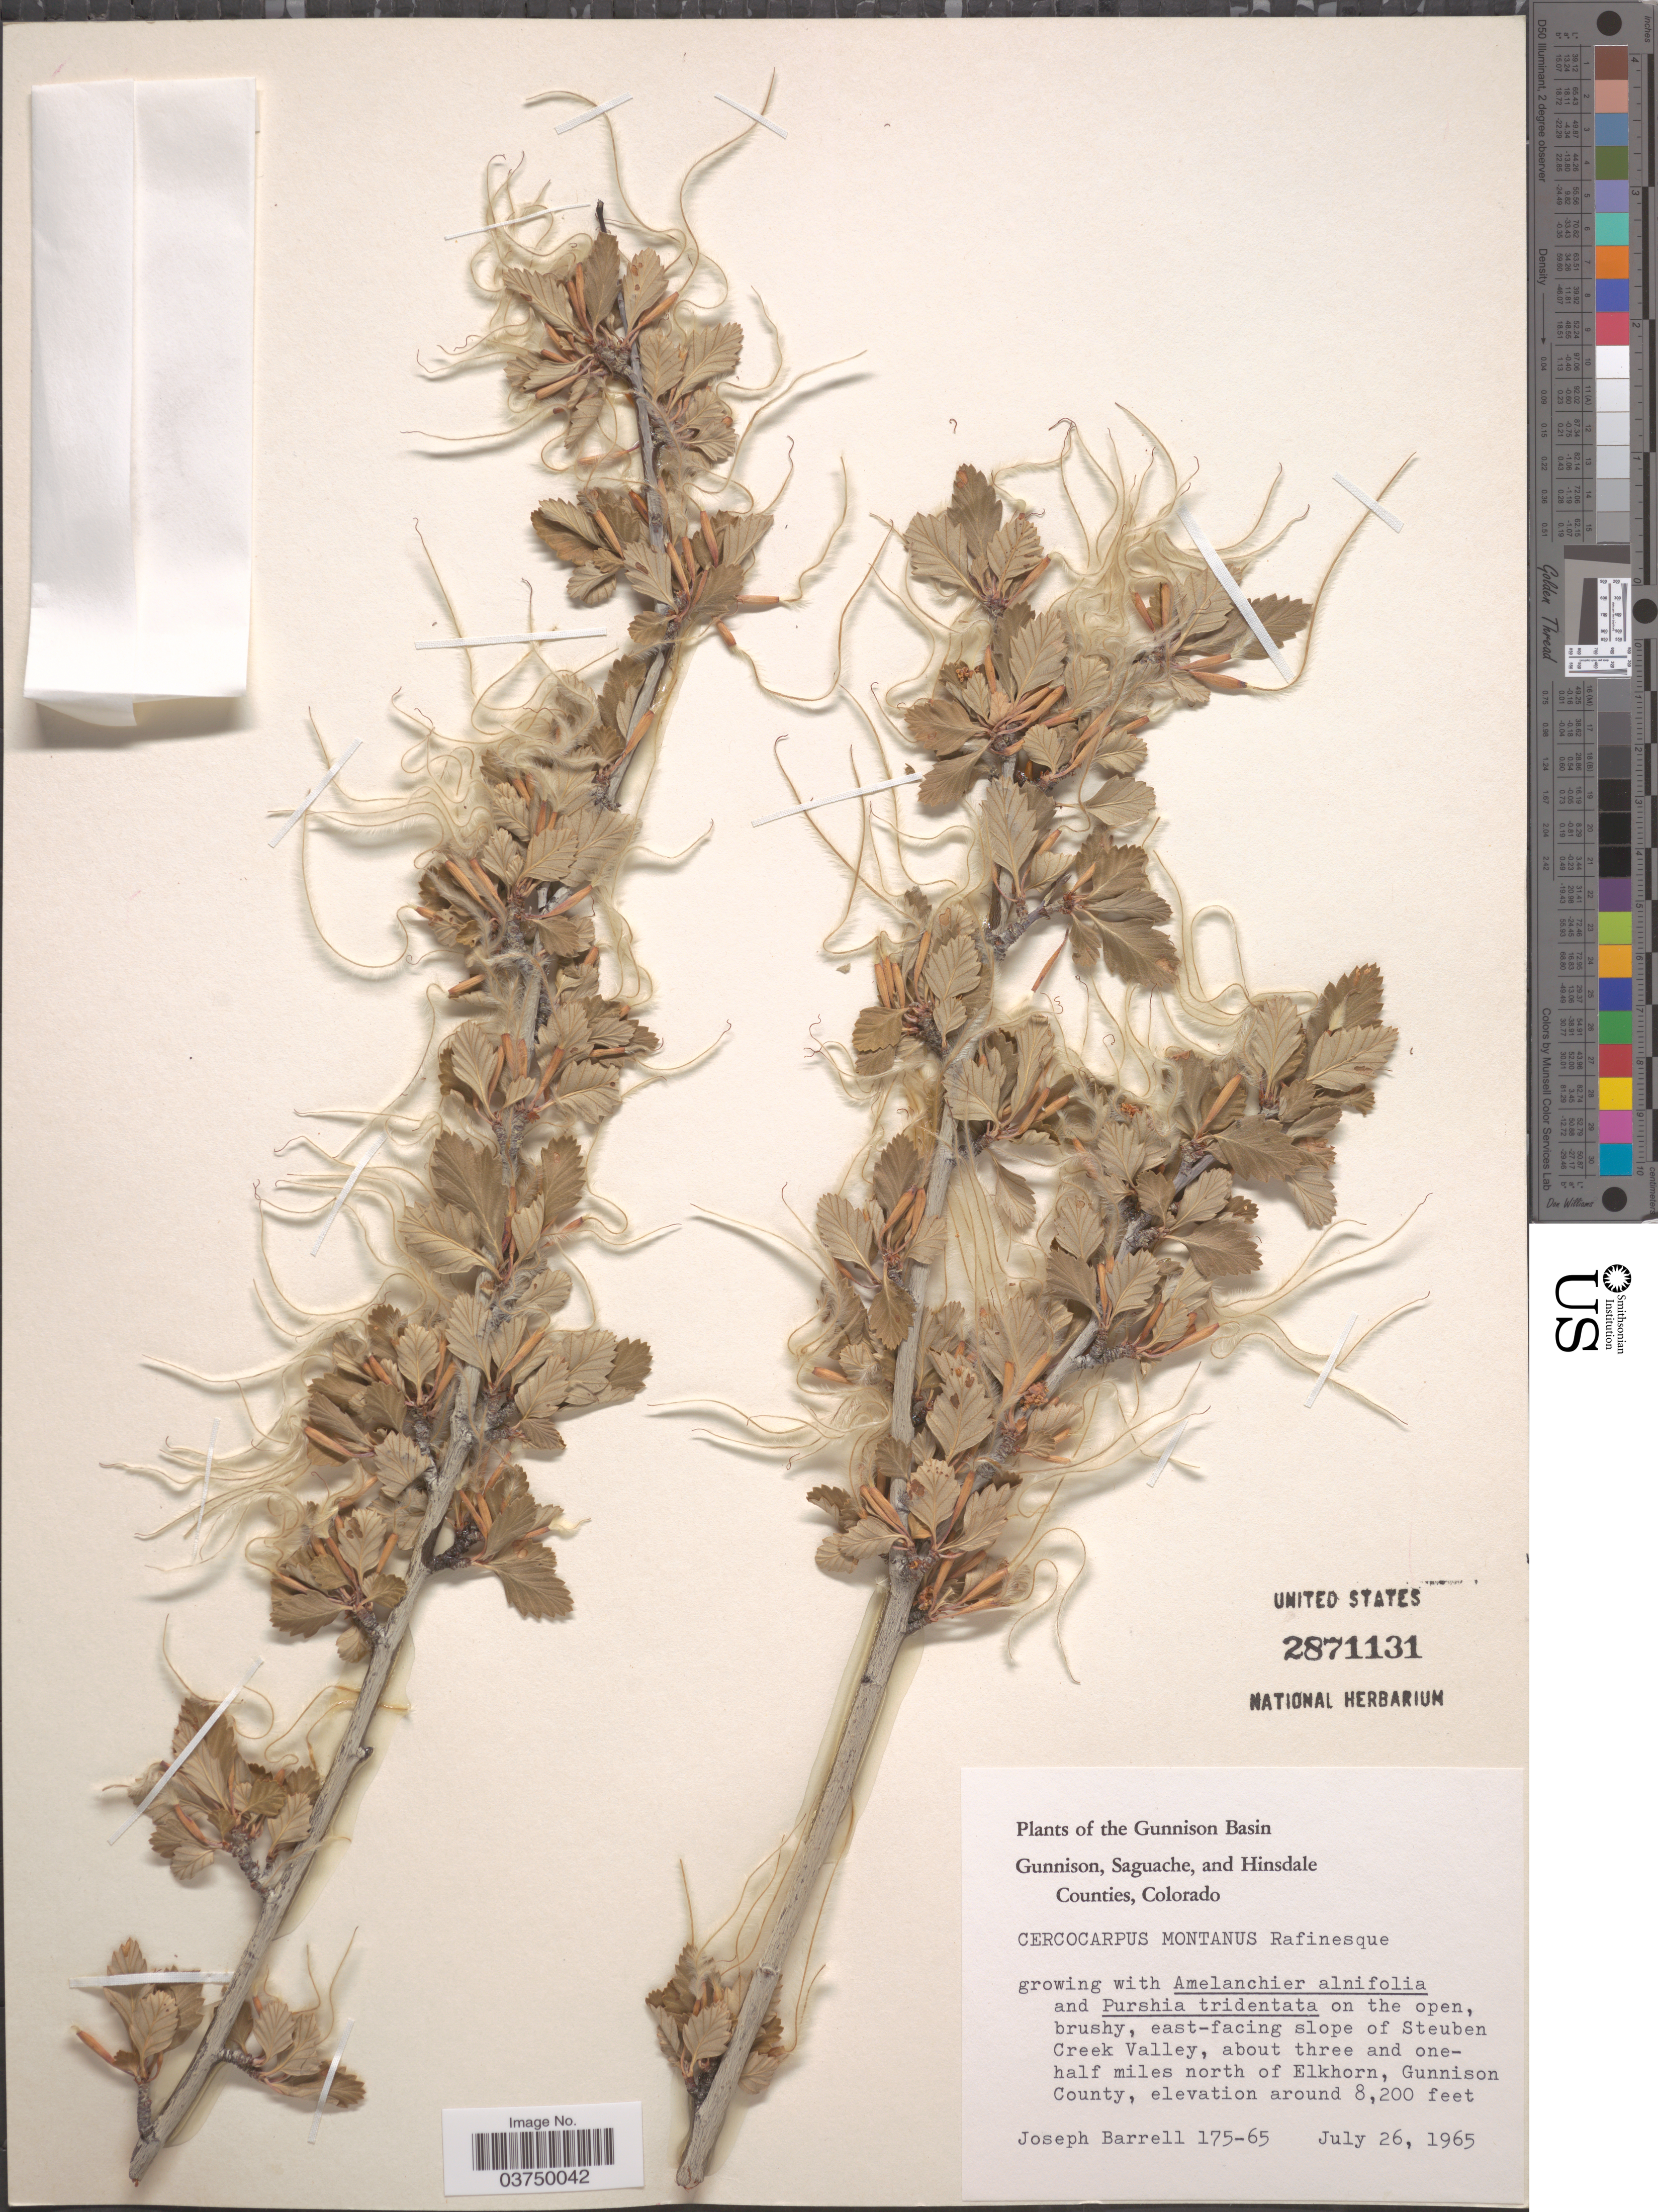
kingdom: Plantae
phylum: Tracheophyta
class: Magnoliopsida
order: Rosales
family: Rosaceae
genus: Cercocarpus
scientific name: Cercocarpus montanus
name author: Raf.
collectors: J. Barrell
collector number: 175-65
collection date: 1965-07-26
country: United States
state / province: Colorado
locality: The Gunnison Basin. East-facing slope of Steuben Creek Valley, about three and one-half miles north of Elkhorn, Gunnison County.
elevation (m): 2499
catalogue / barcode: US 2871131